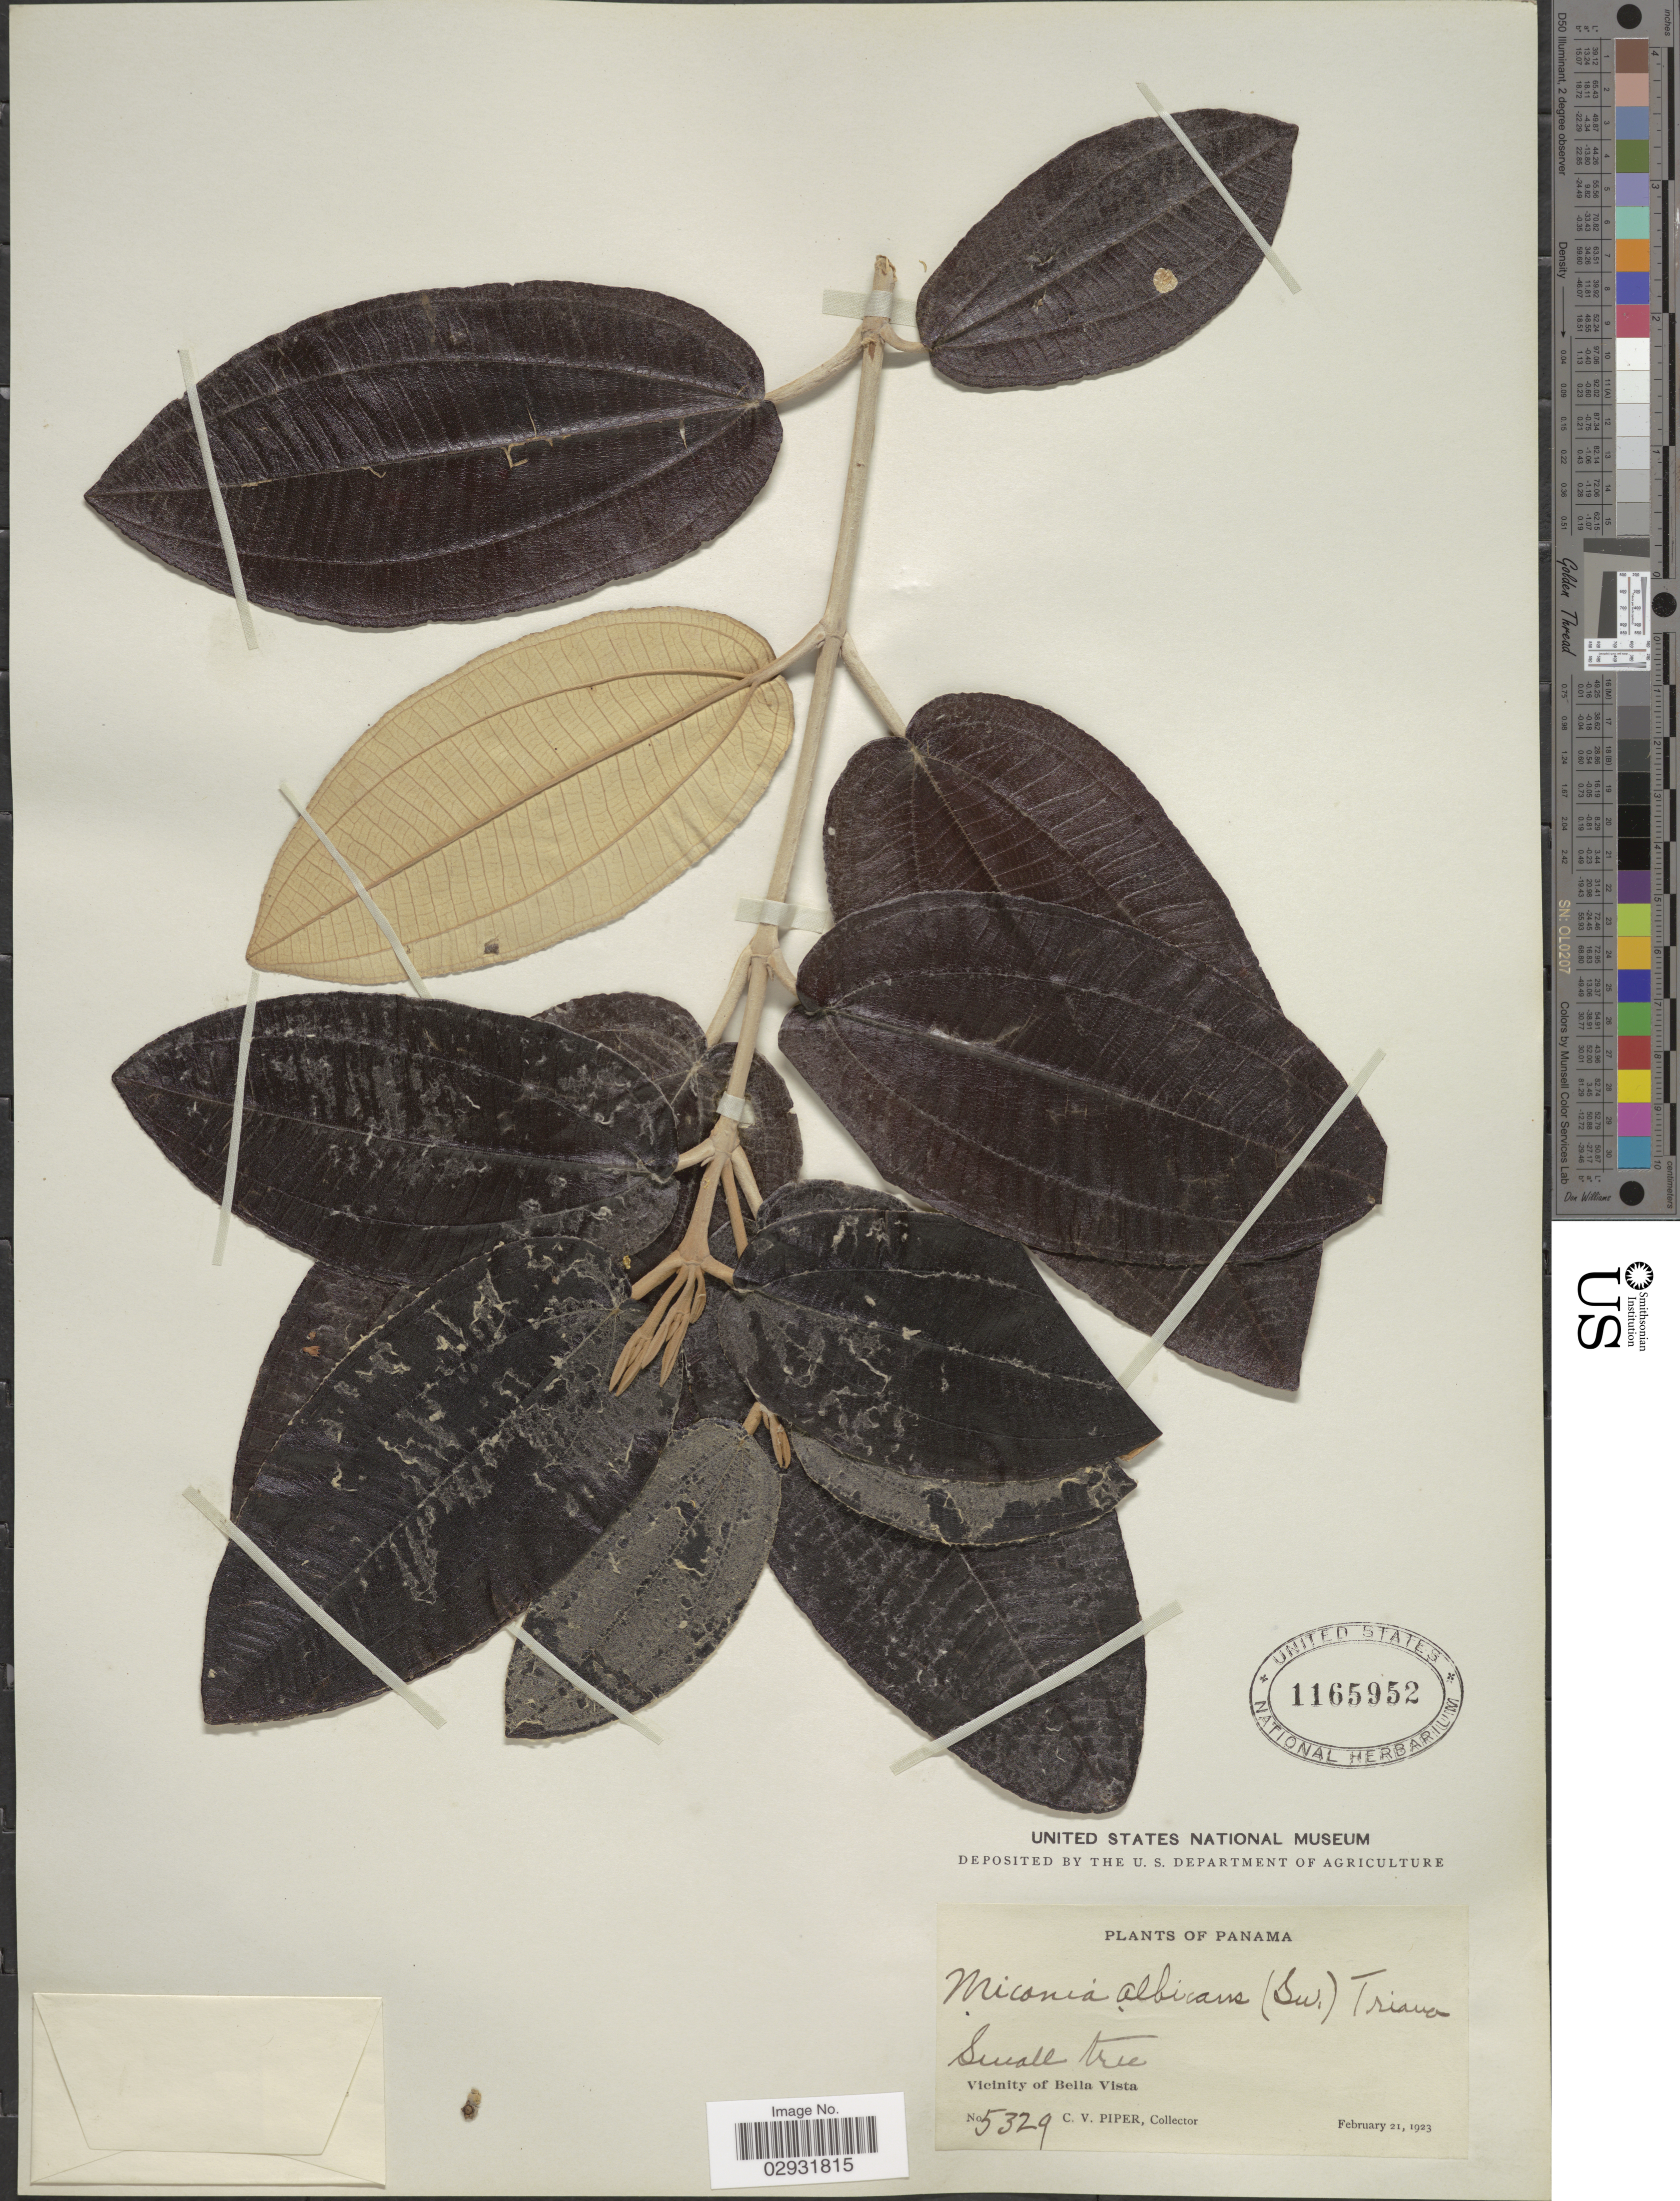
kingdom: Plantae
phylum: Tracheophyta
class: Magnoliopsida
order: Myrtales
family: Melastomataceae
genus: Miconia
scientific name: Miconia albicans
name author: (Sw.) Steud.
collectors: C. V. Piper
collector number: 5329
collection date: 1923-02-21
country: Panama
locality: Vicinity of Bella Vista.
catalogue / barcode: US 1165952